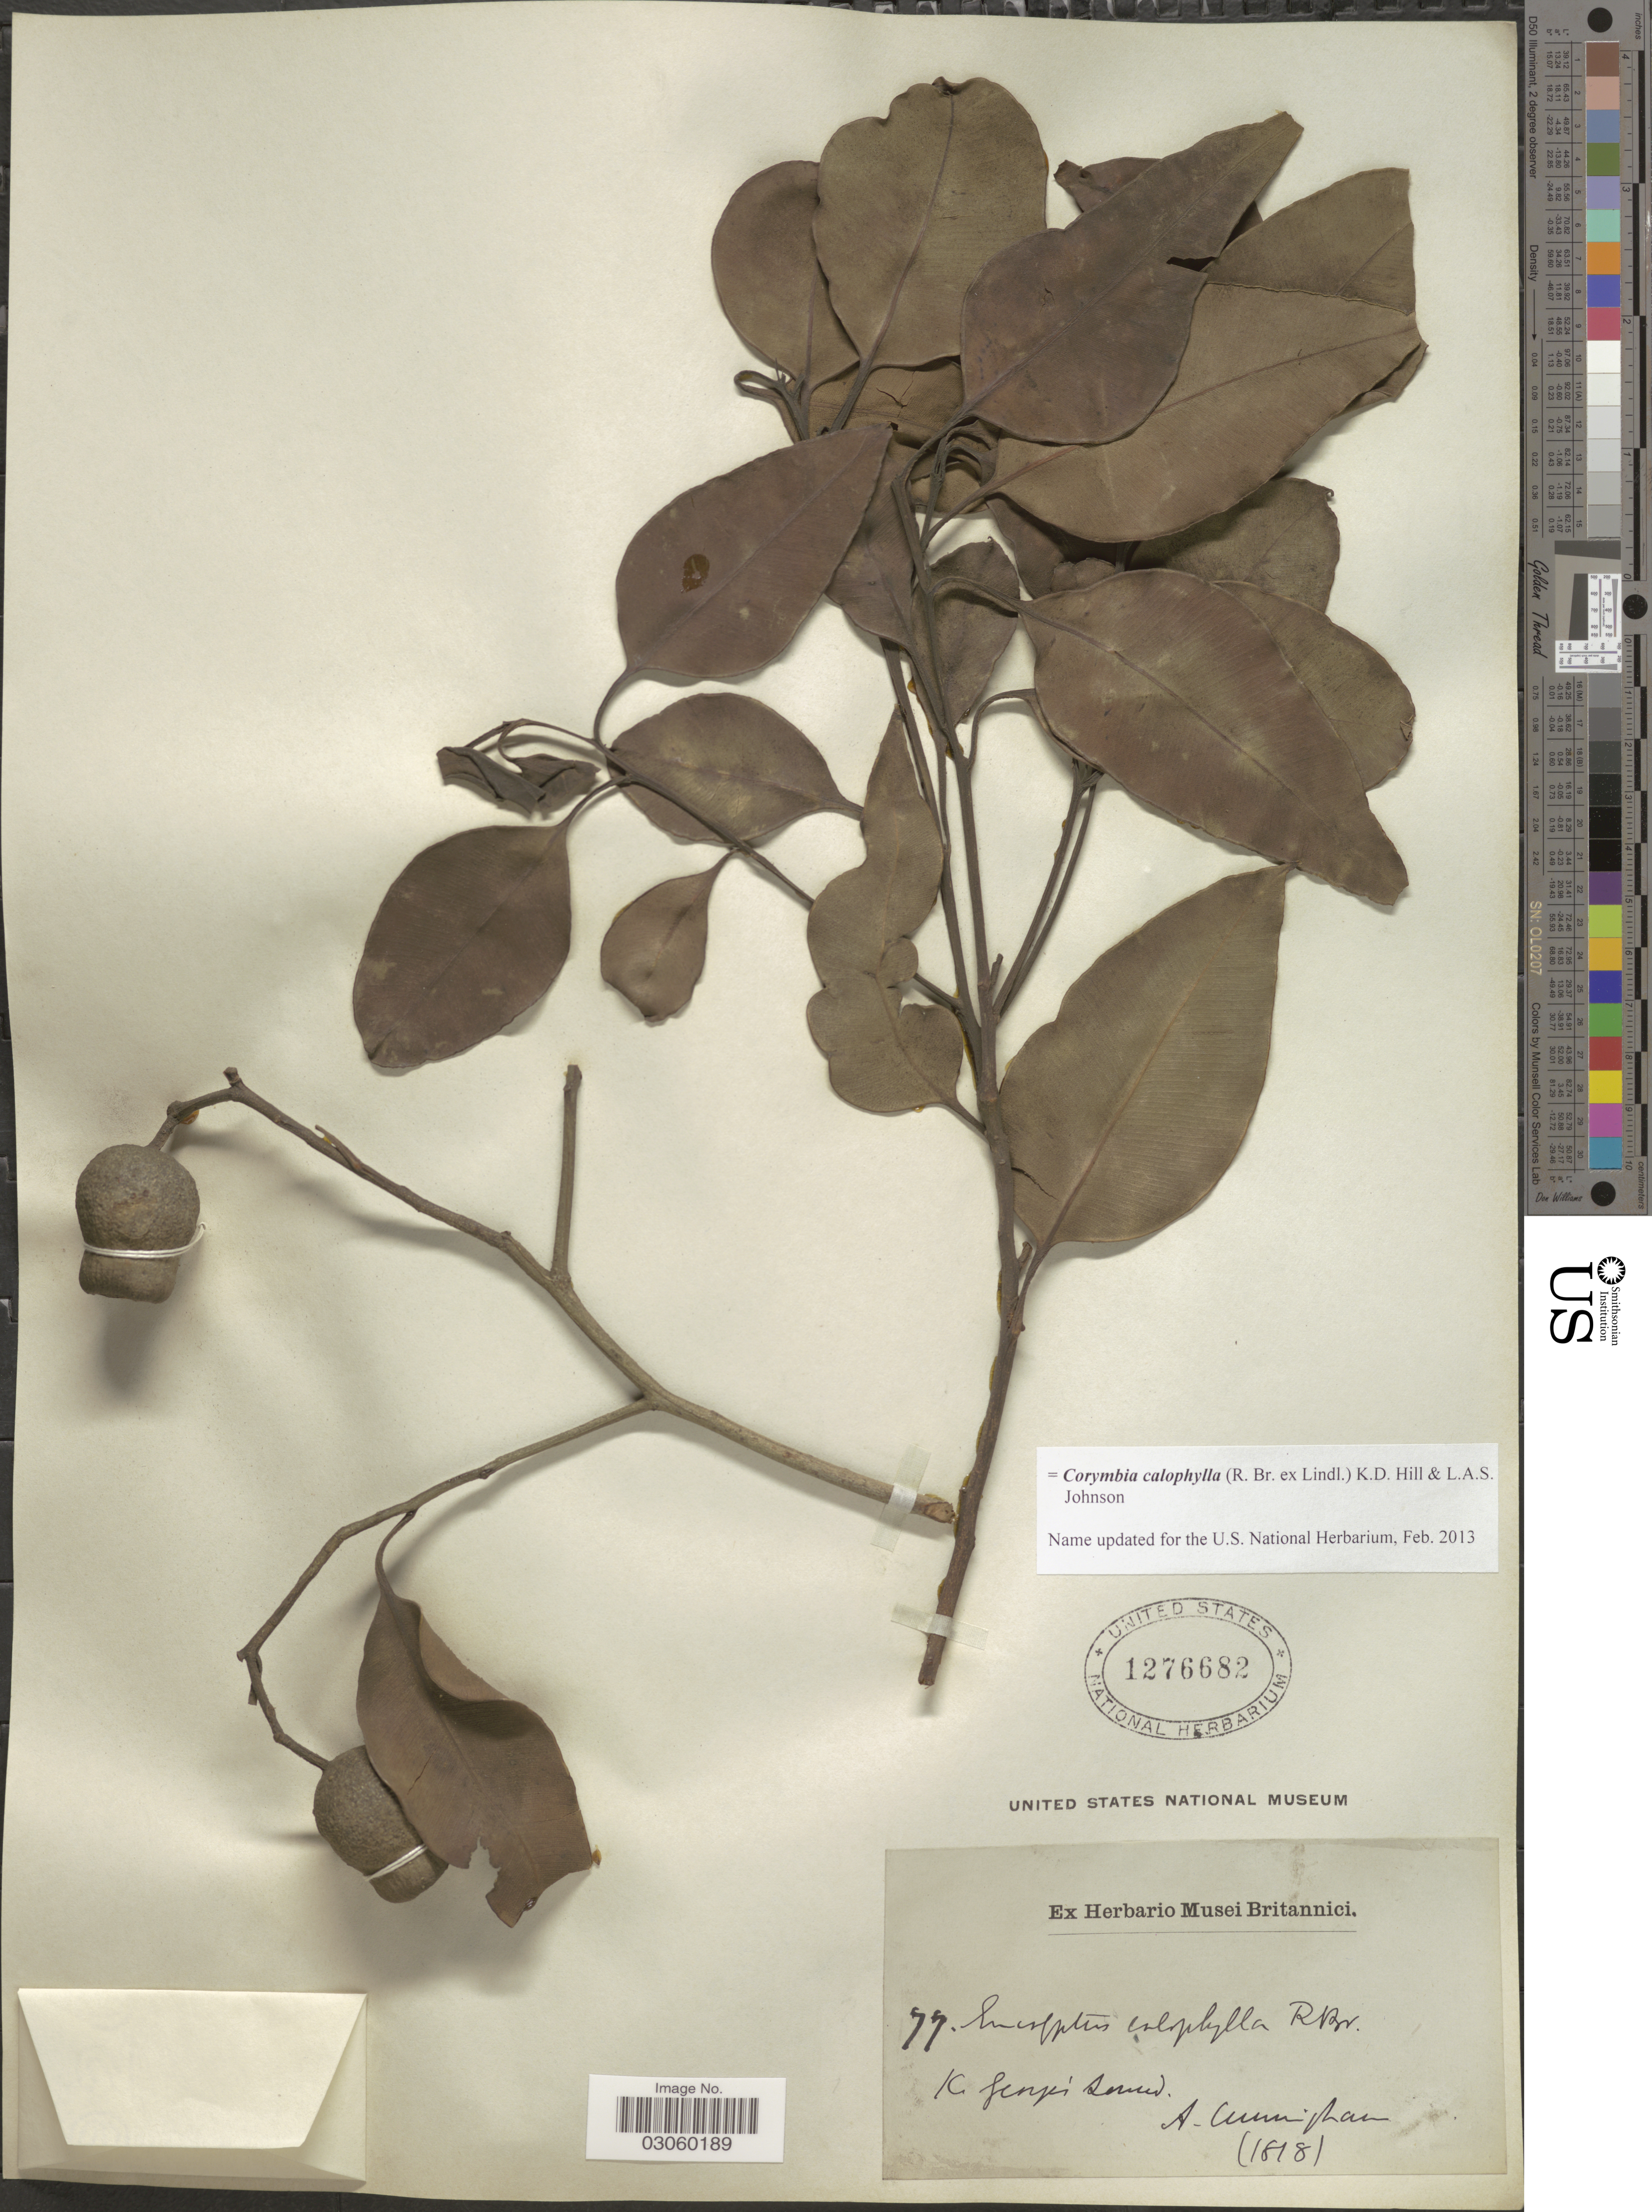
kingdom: Plantae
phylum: Tracheophyta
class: Magnoliopsida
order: Myrtales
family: Myrtaceae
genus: Corymbia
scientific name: Corymbia calophylla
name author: (Lindl.) K.D. Hill & L.A.S. Johnson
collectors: A. Cunningham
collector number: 77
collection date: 1818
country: Australia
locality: K. George's Sound.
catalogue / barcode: US 1276682